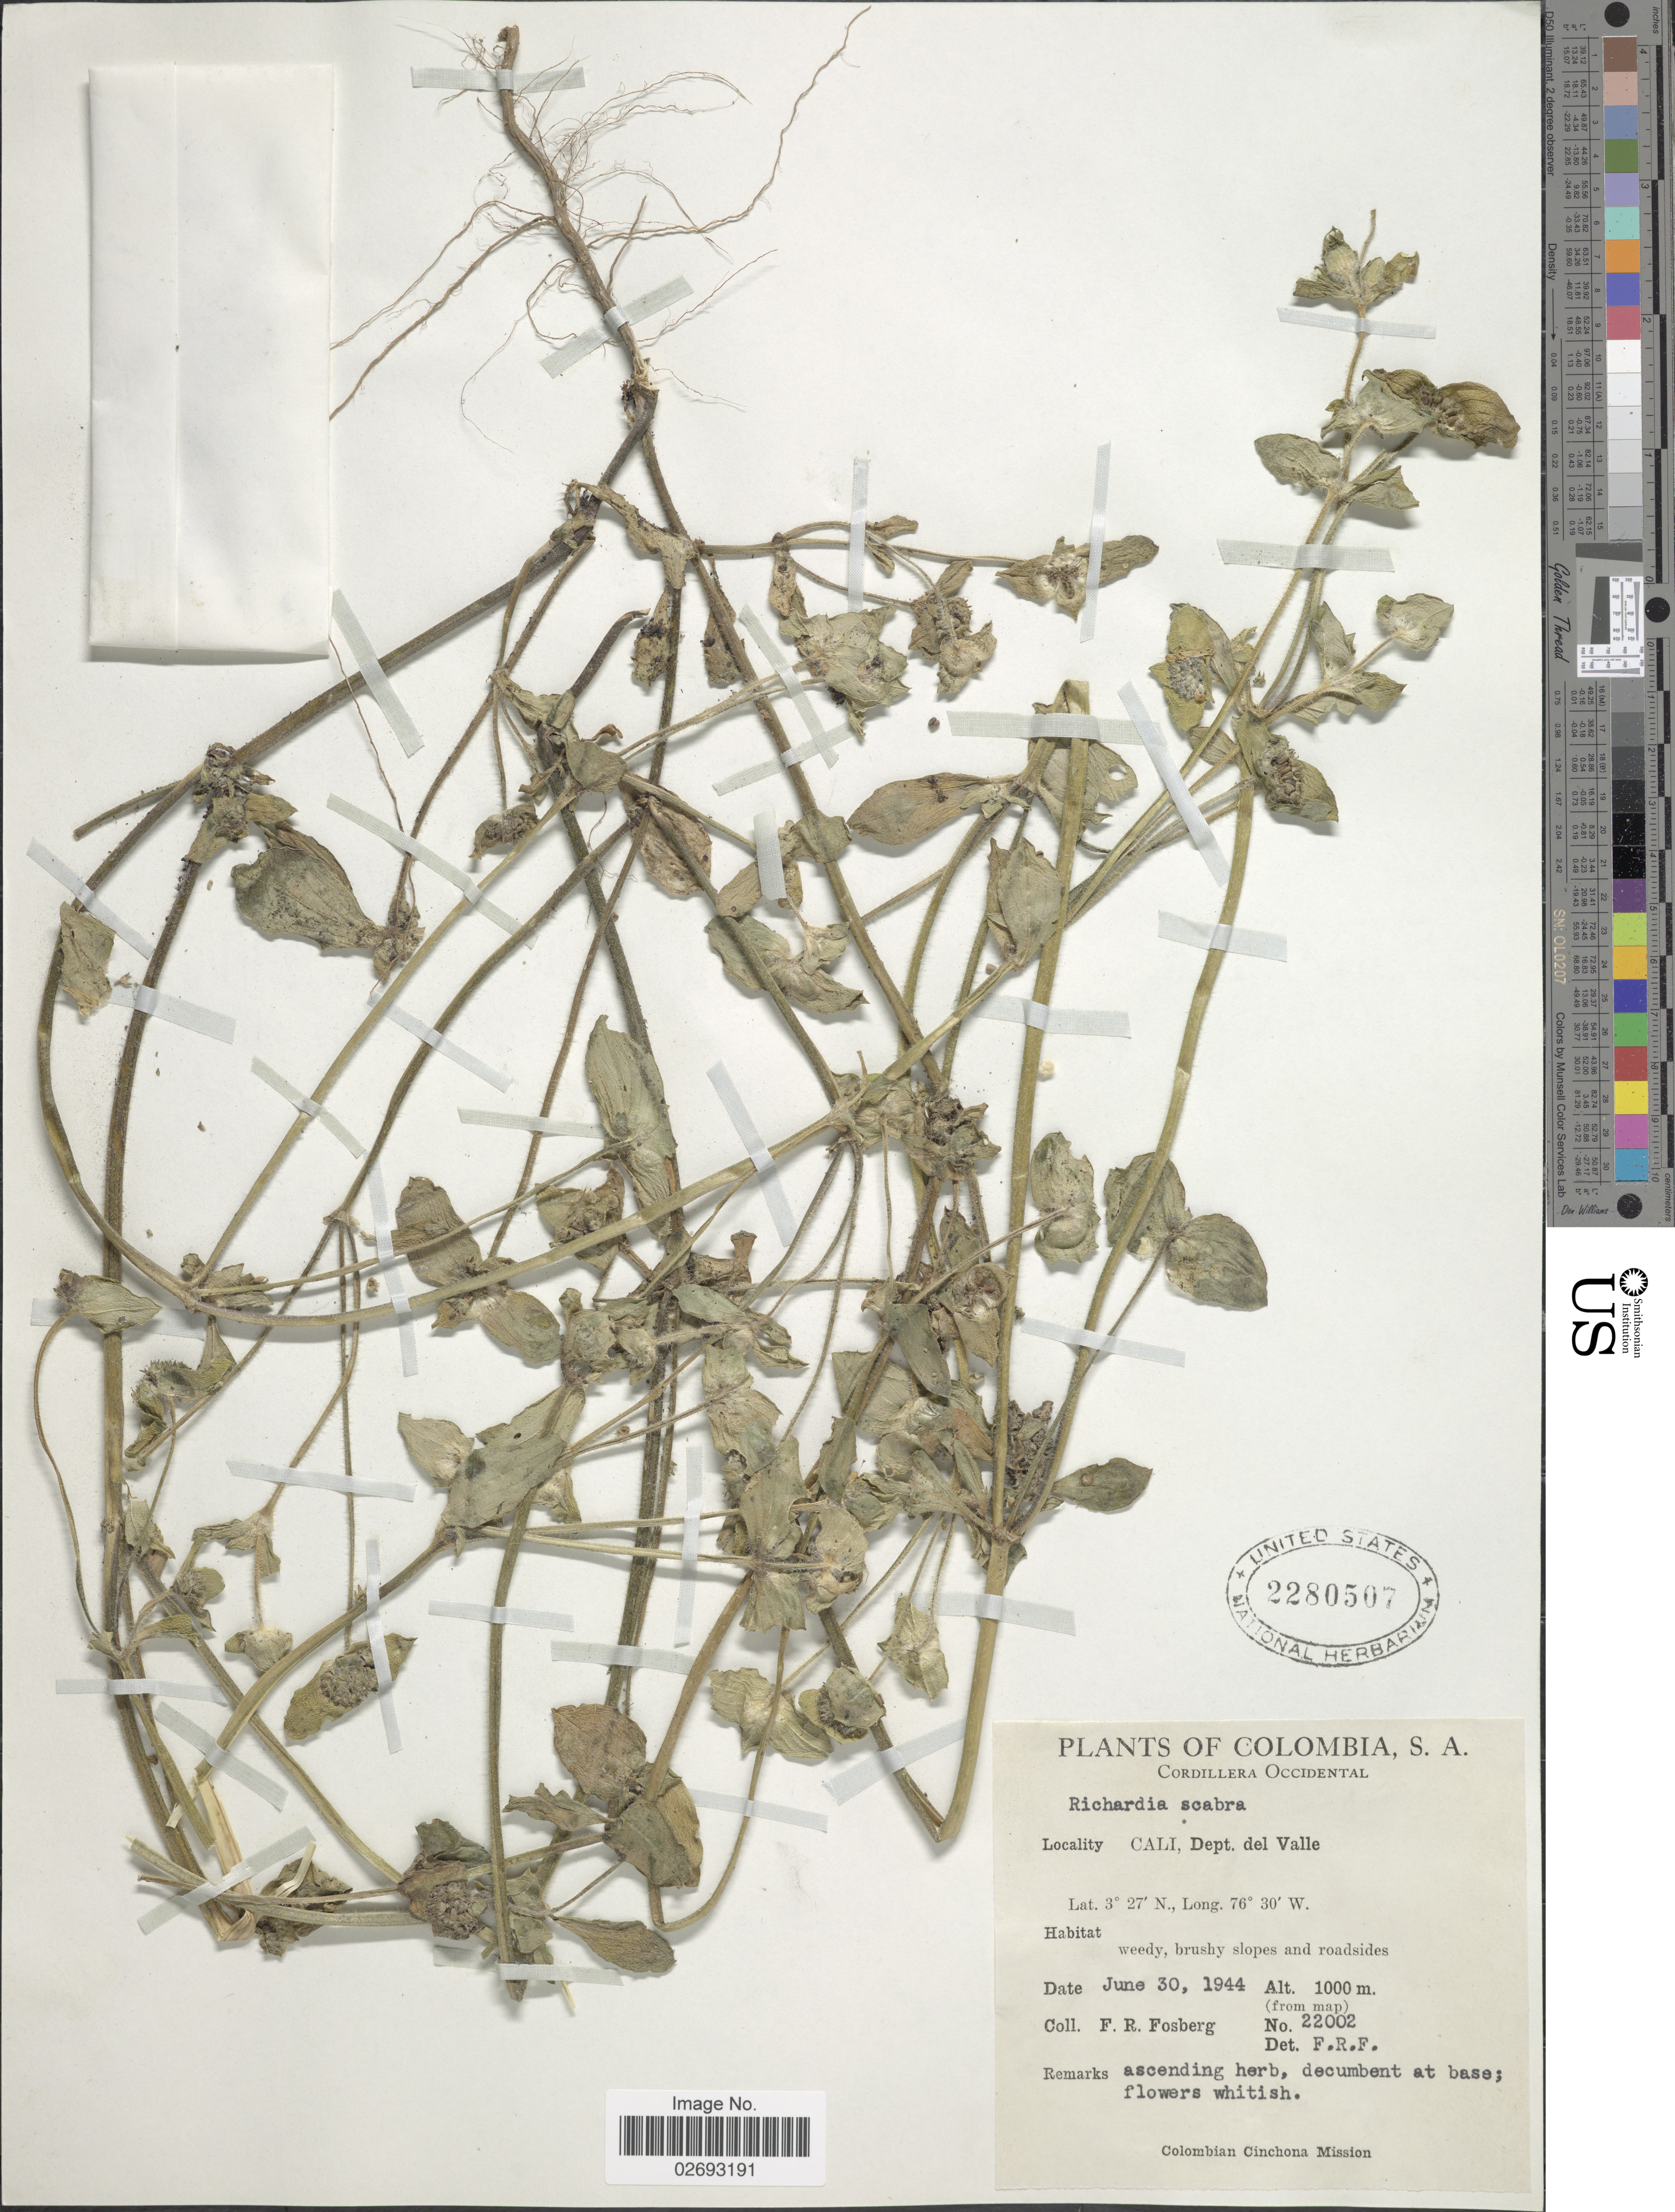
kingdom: Plantae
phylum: Tracheophyta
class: Magnoliopsida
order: Gentianales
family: Rubiaceae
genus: Richardia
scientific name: Richardia scabra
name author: L.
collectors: F. R. Fosberg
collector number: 22002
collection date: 1944-06-30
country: Colombia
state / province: Valle del Cauca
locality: Cordillera Oriental. Cali, Dept. del Valle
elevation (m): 1000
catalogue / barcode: US 2280507